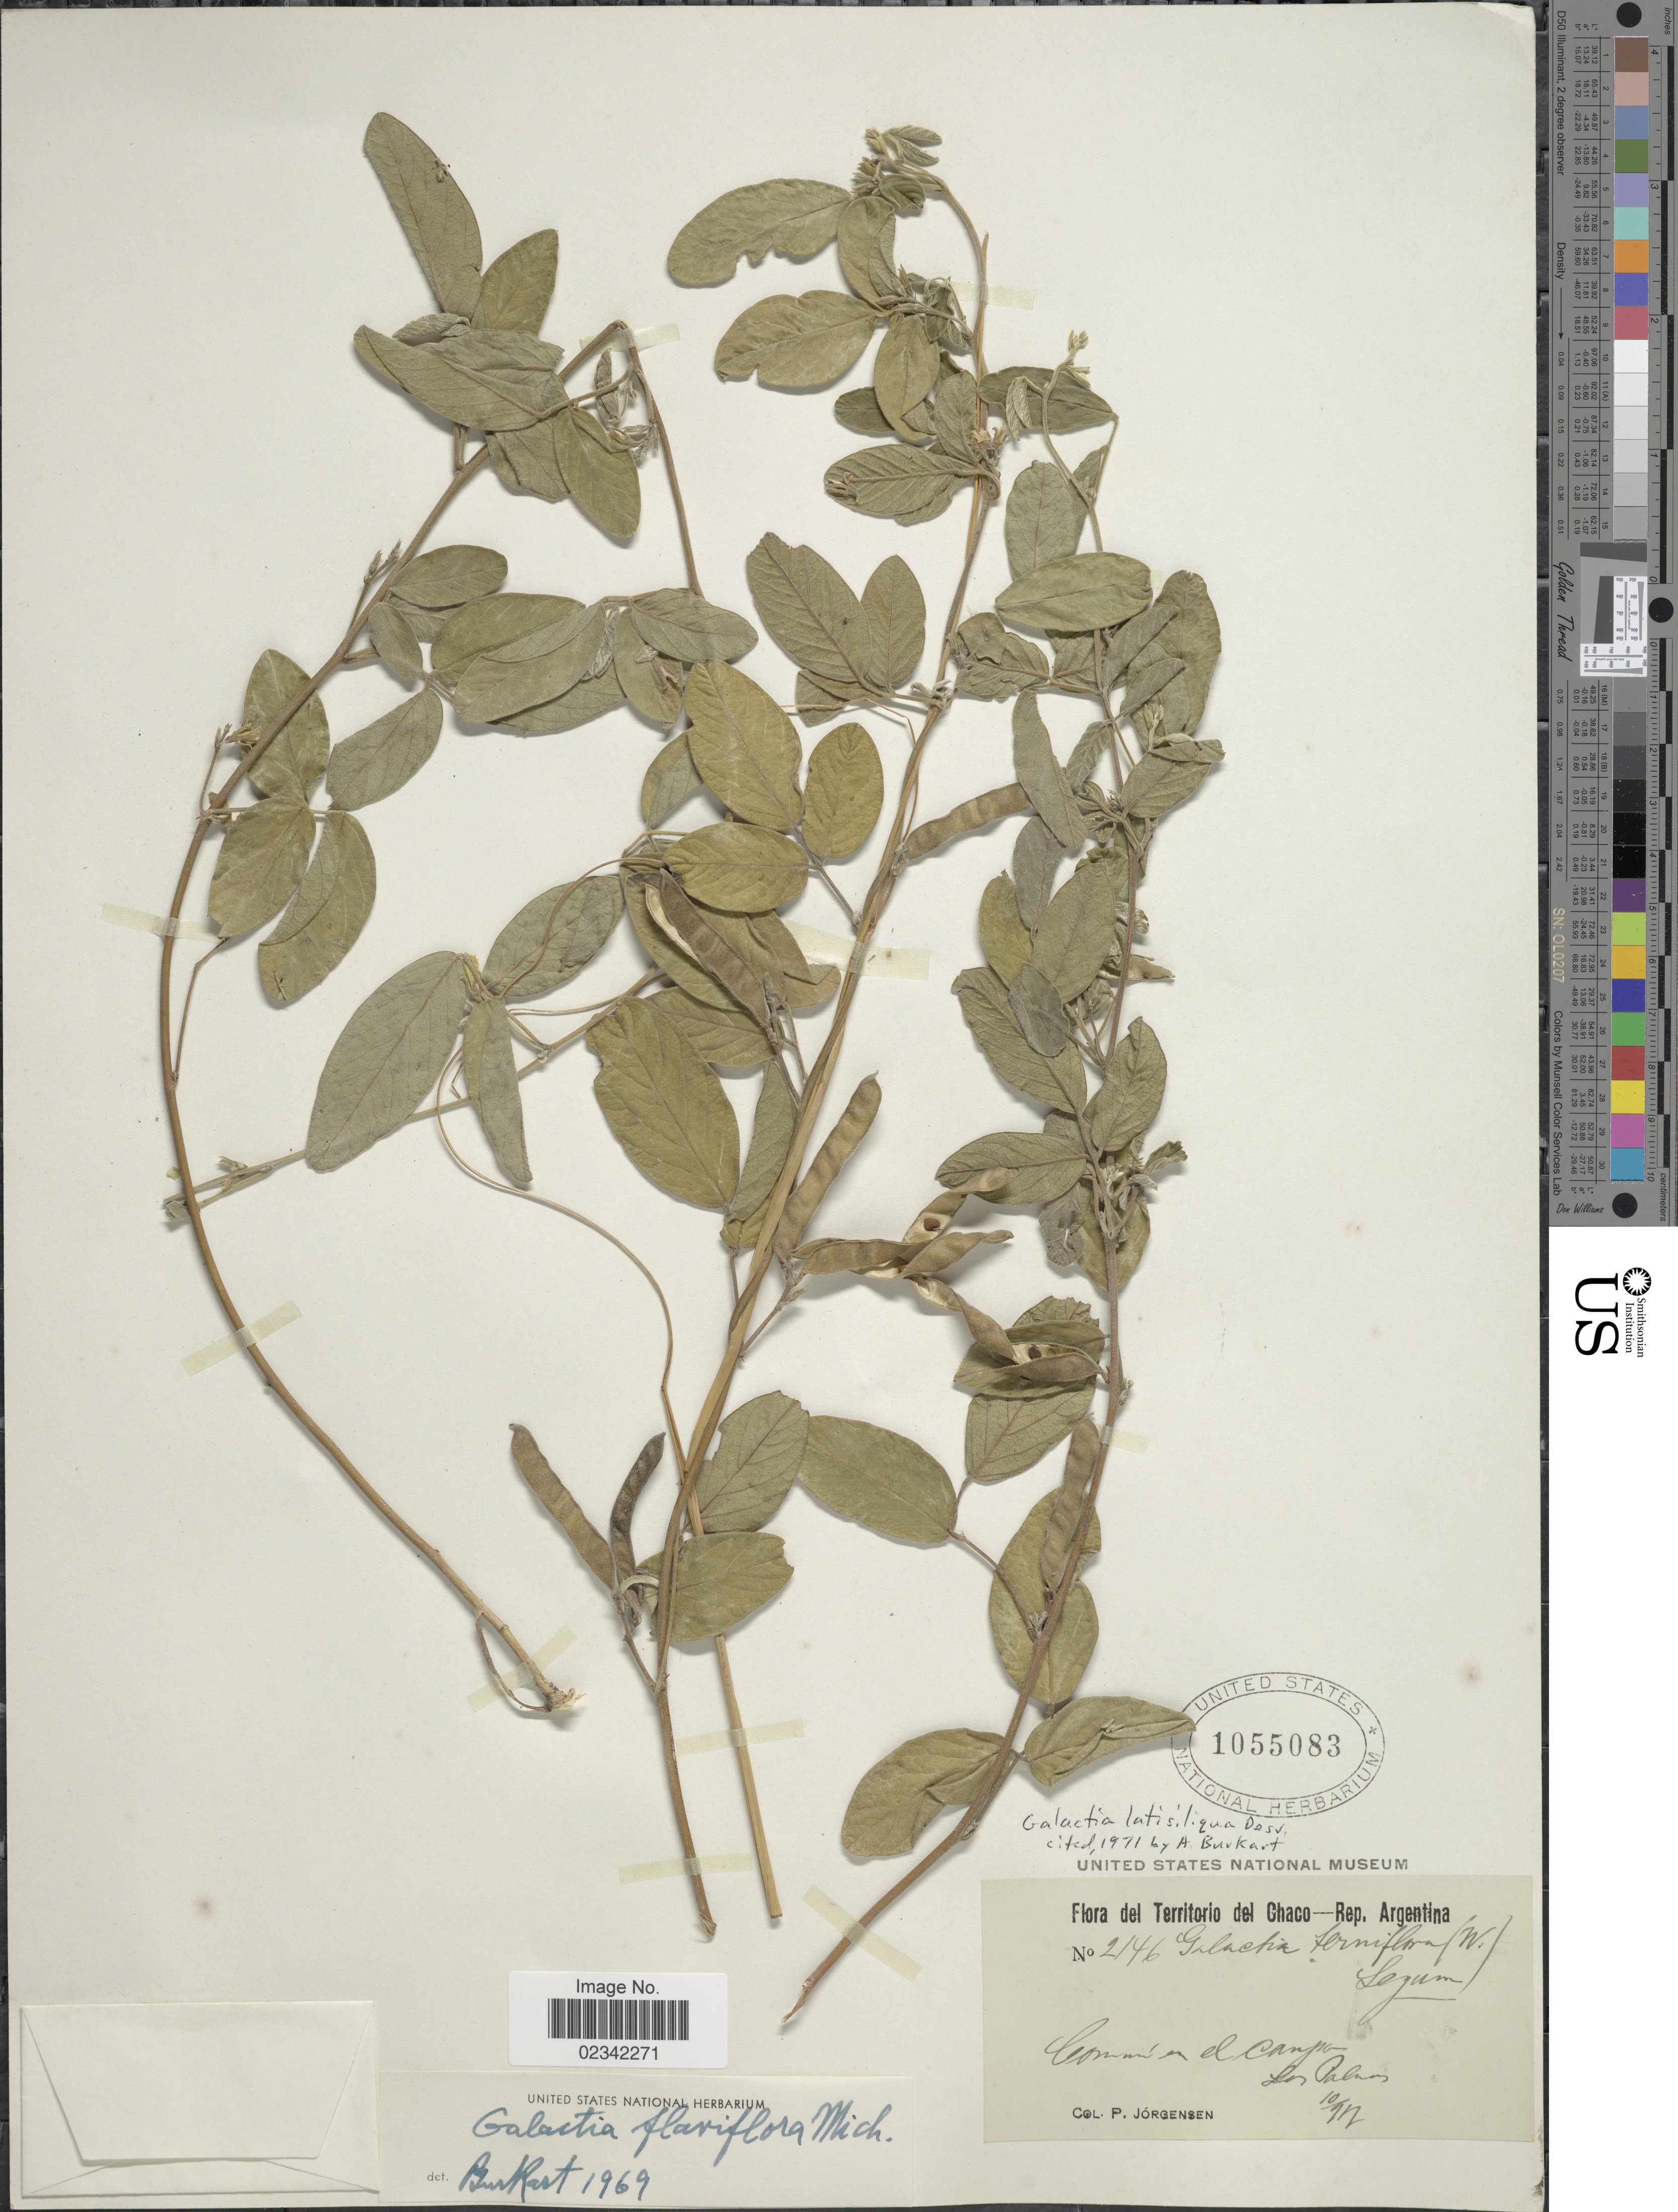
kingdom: Plantae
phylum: Tracheophyta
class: Magnoliopsida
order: Fabales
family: Fabaceae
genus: Galactia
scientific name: Galactia latisiliqua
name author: Desv.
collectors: P. Jörgensen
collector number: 2146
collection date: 1917-10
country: Argentina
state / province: Chaco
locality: En en campa, Las Palmas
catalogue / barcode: US 1055083